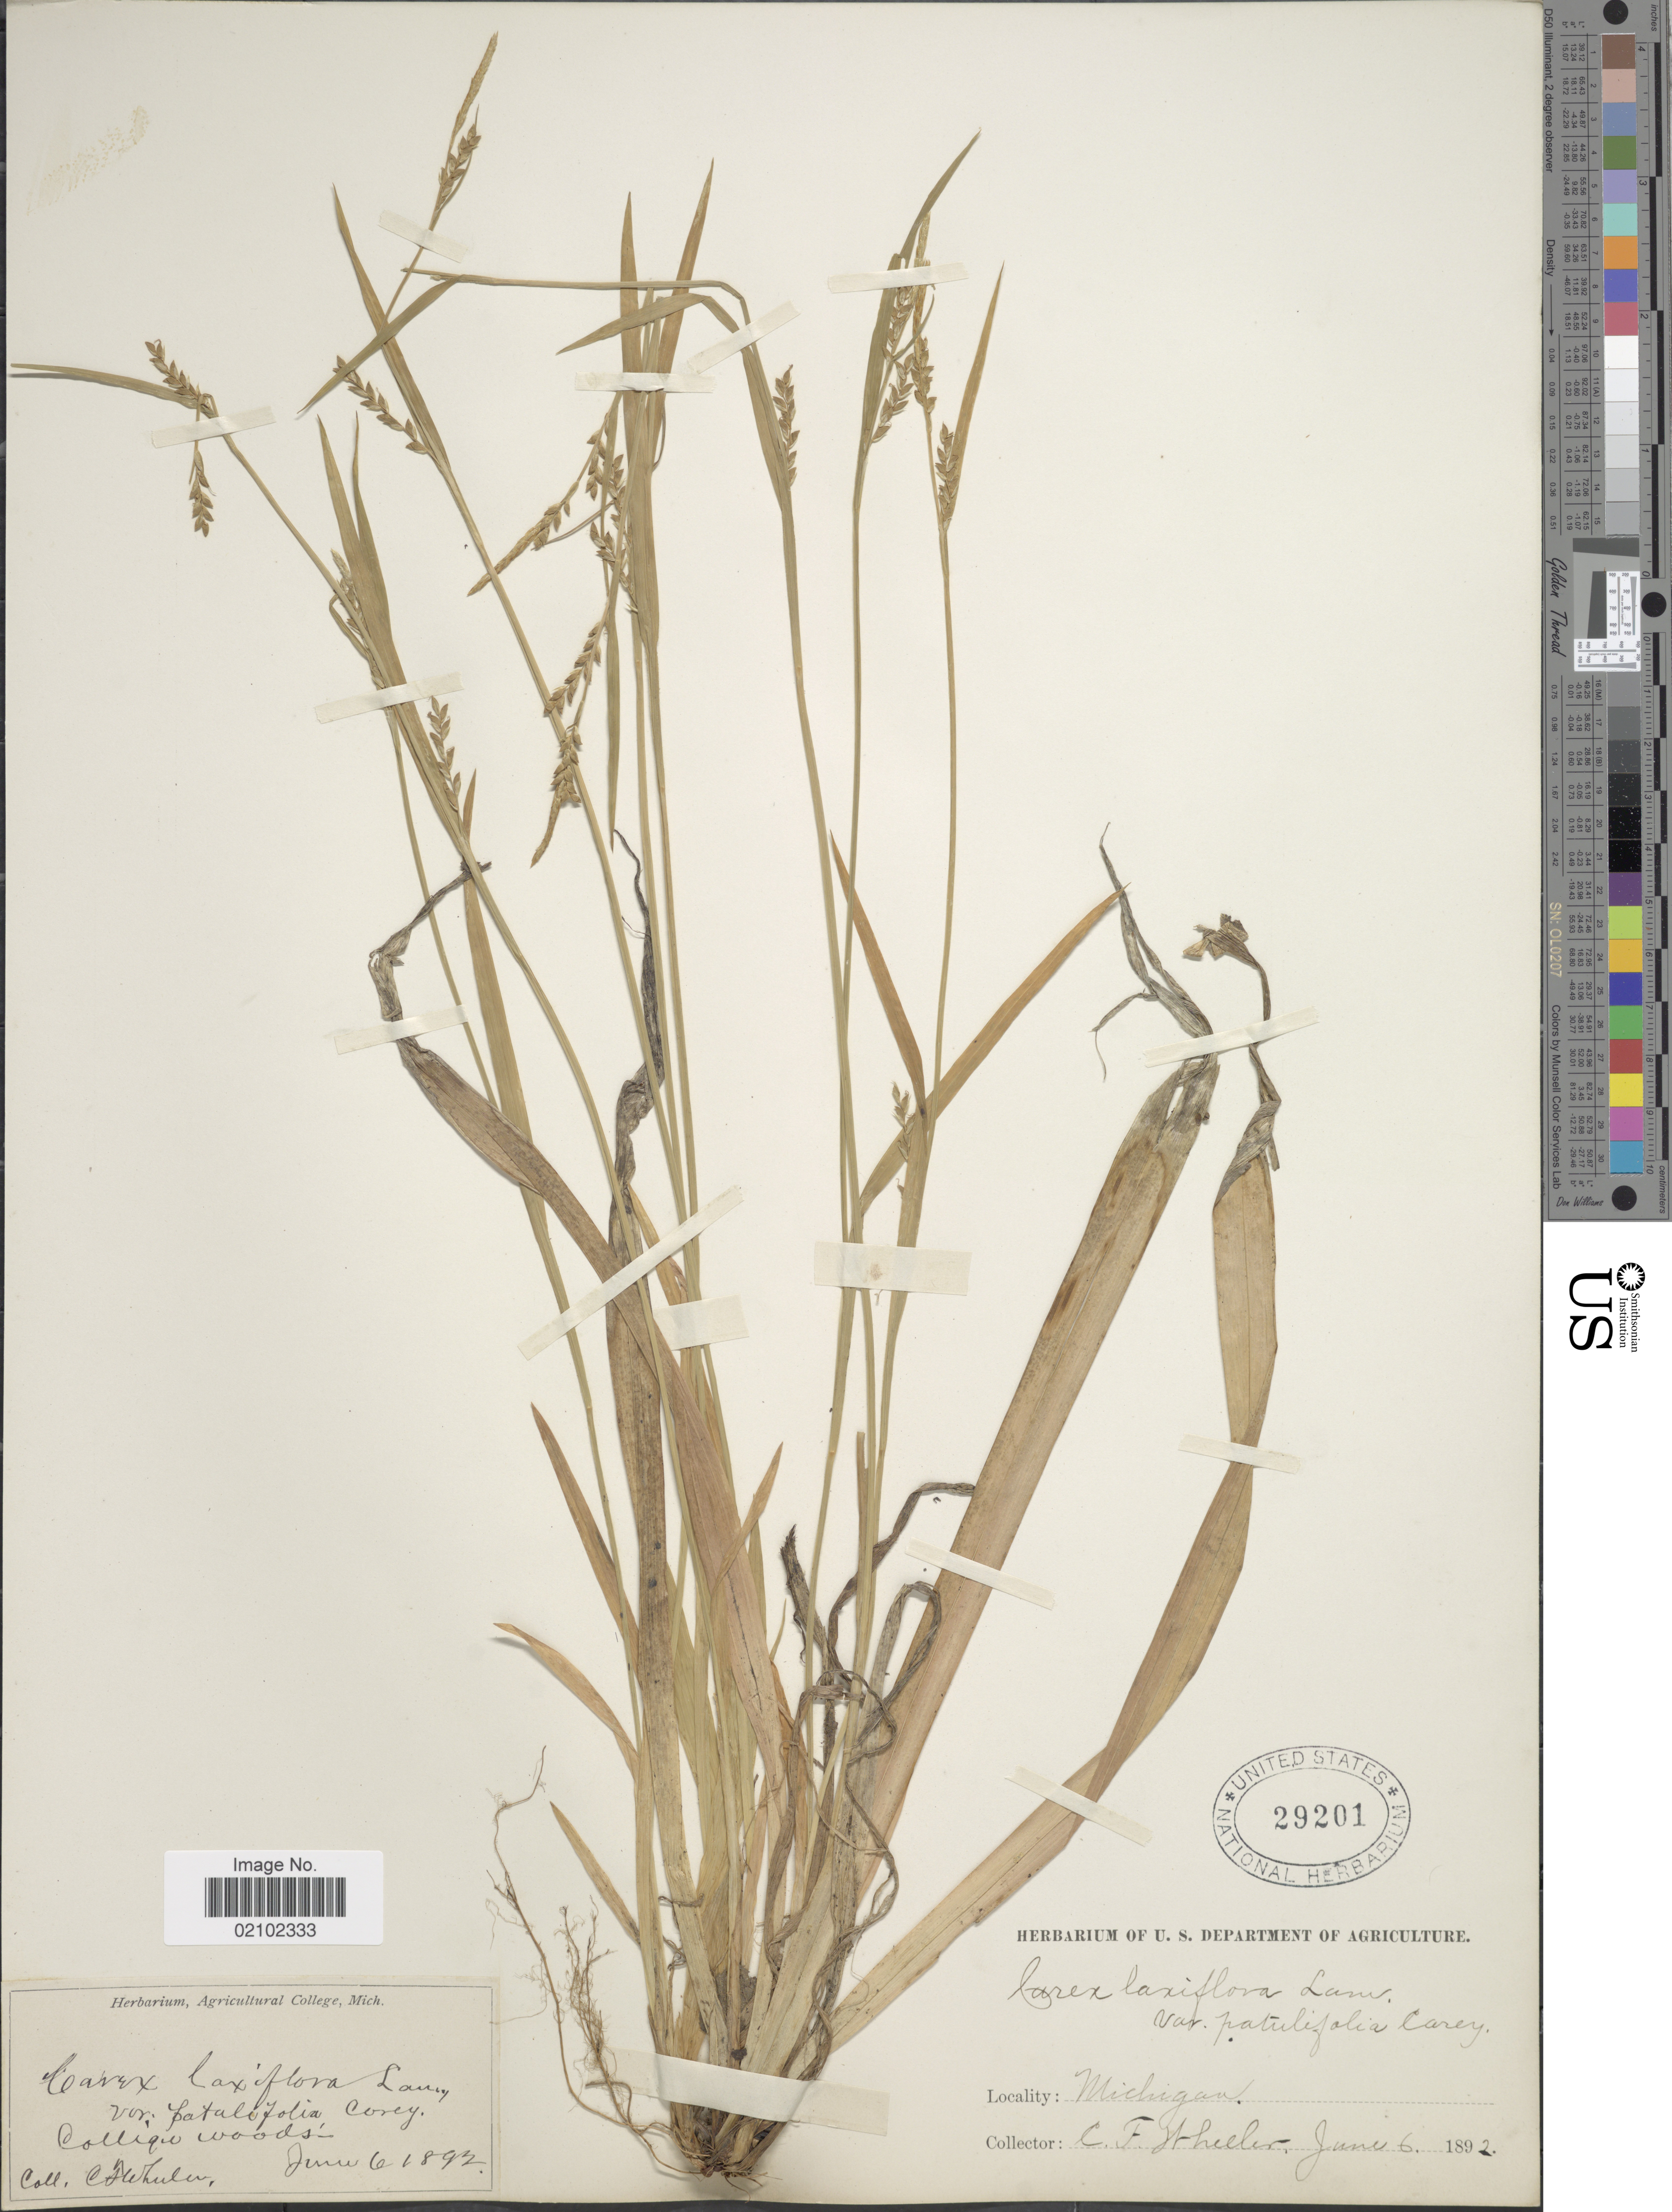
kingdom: Plantae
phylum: Tracheophyta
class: Liliopsida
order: Poales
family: Cyperaceae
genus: Carex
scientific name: Carex laxiflora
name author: Lam.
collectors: C. Wheeler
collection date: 1892-06-06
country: United States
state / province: Michigan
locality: Collige Woods.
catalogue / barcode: US 29201